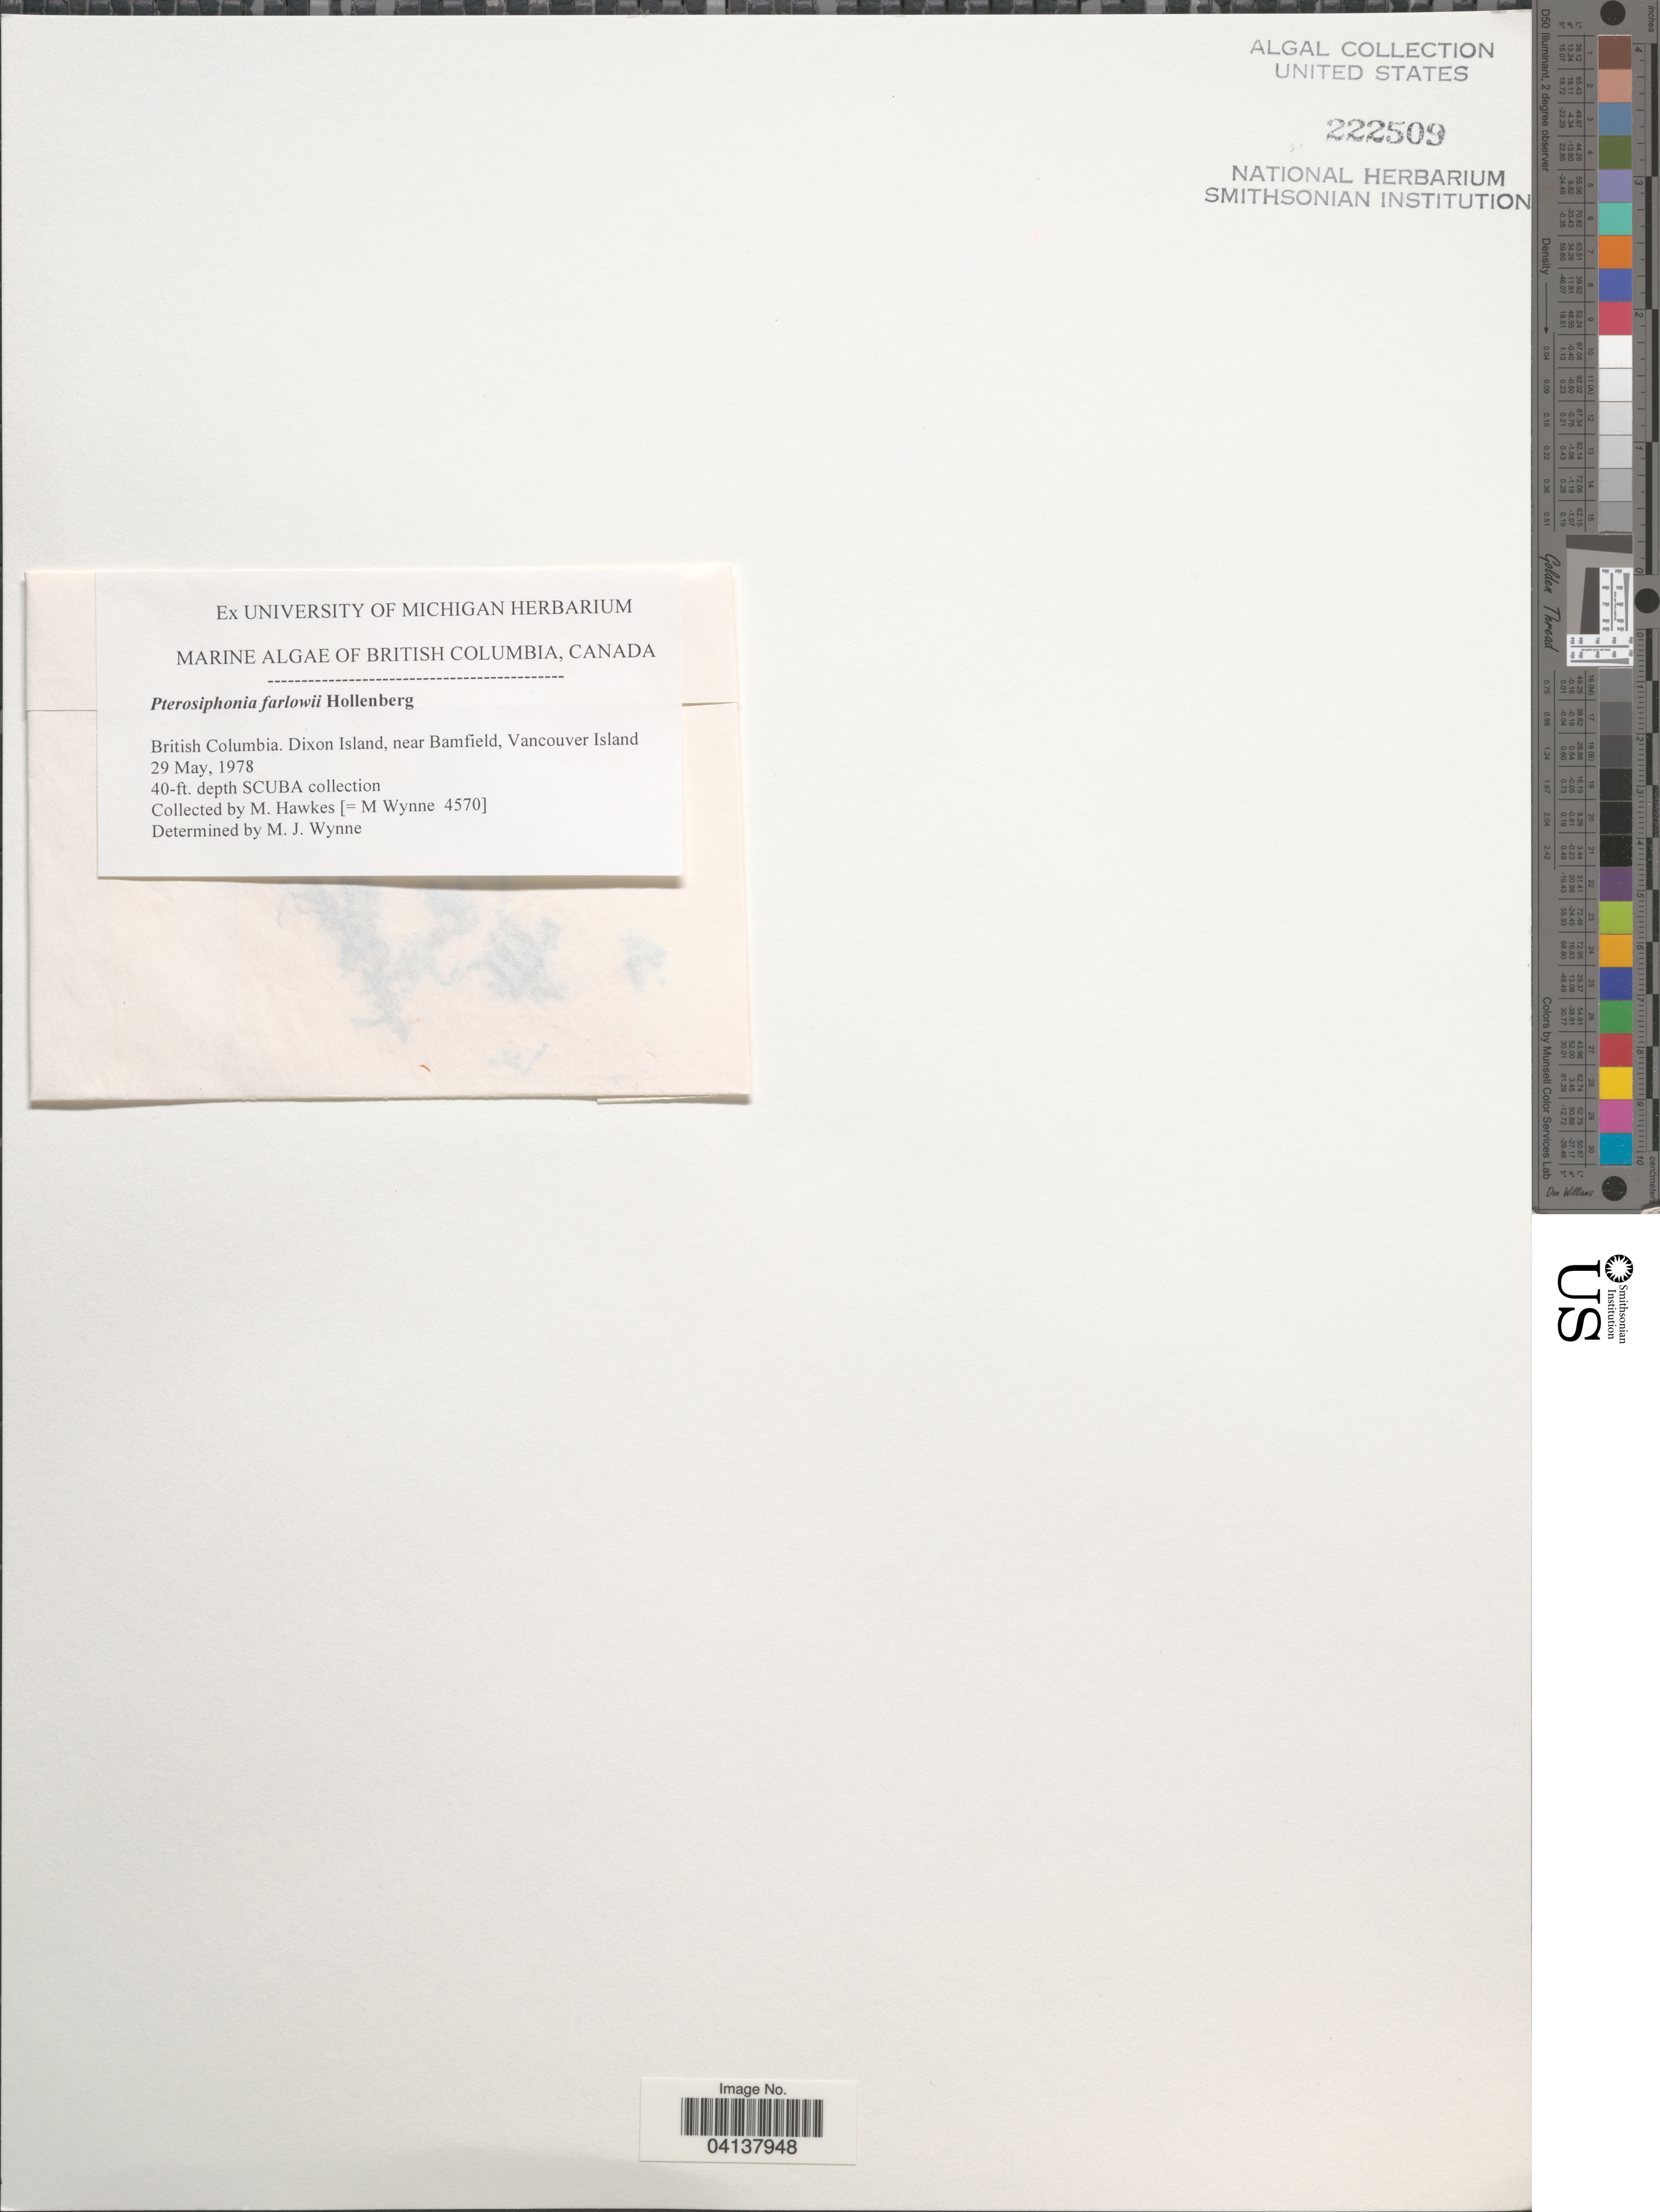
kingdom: Plantae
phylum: Rhodophyta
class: Florideophyceae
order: Ceramiales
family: Rhodomelaceae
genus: Pterosiphonia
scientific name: Pterosiphonia farlowii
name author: Hollenb.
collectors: M. W. Hawkes & M. J. Wynne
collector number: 4570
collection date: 1978-05-29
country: Canada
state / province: British Columbia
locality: Dixon Island, near Bamfield, Vancouver Island.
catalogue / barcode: US 222509